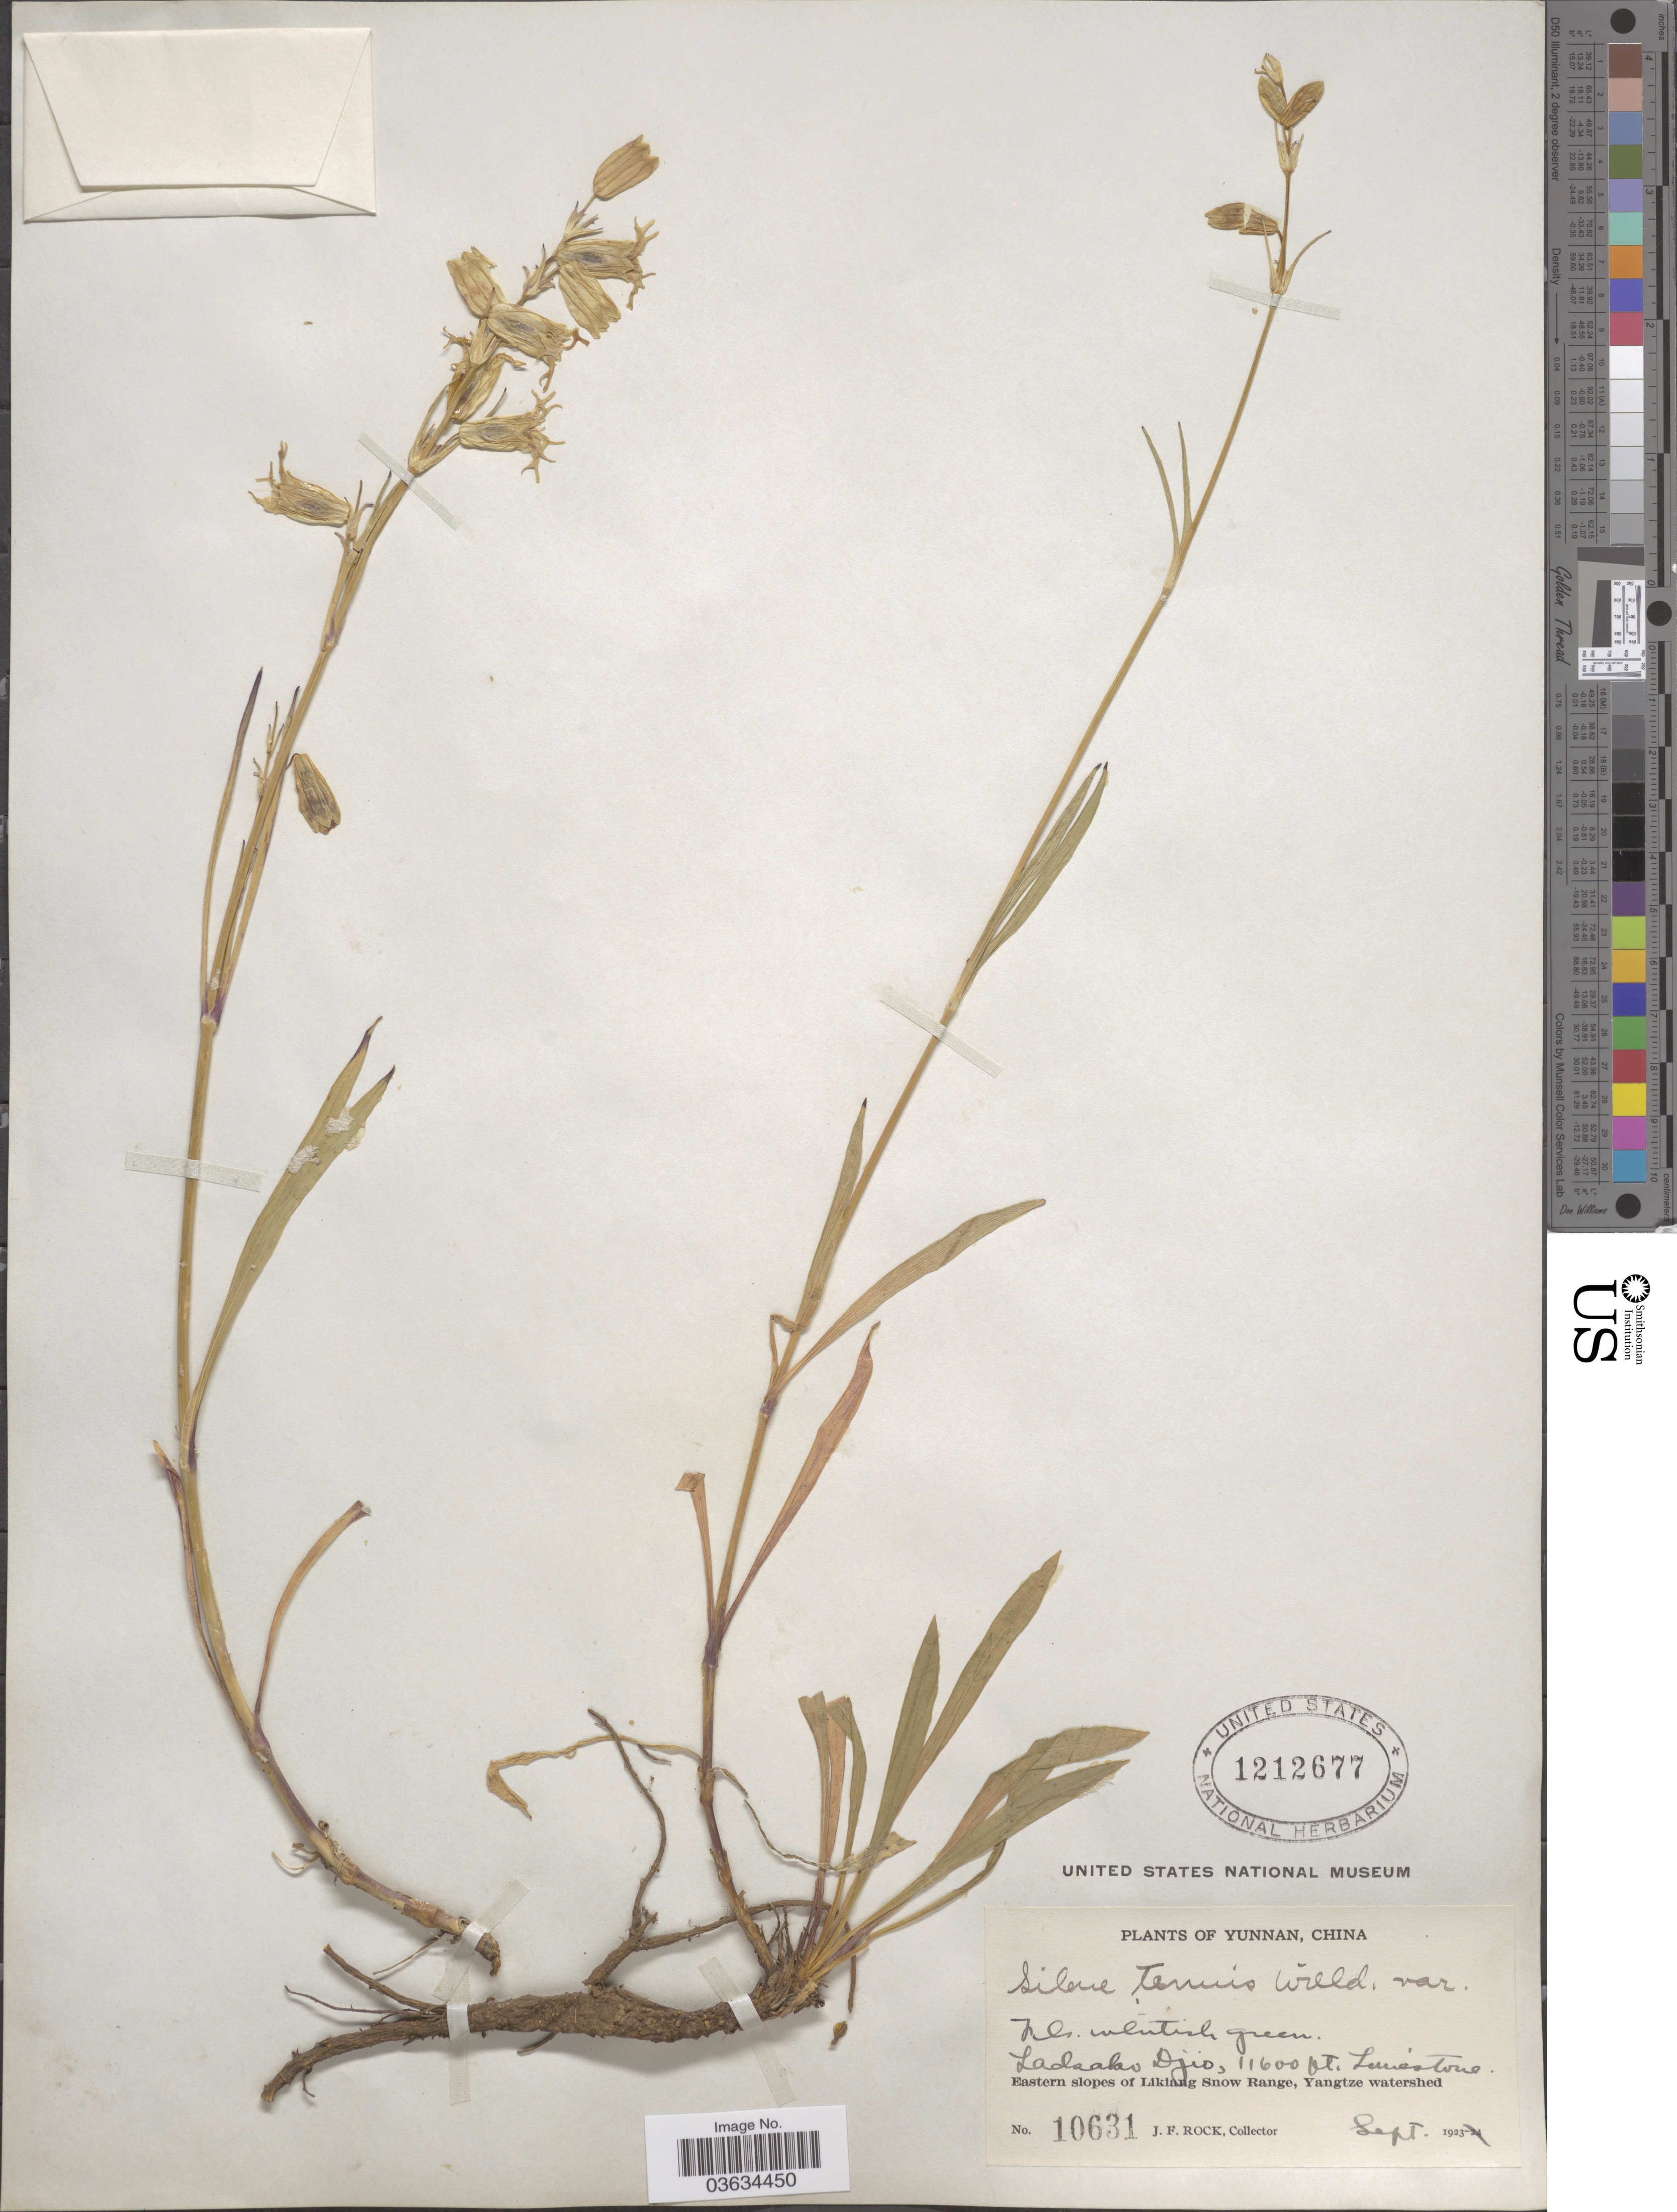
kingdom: Plantae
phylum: Tracheophyta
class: Magnoliopsida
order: Caryophyllales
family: Caryophyllaceae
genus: Silene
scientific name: Silene tenuis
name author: Willd.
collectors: J. Rock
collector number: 10631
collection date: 1923-09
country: China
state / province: Yunnan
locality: Ladsako Djio. Limestone. Eastern slopes of Likiang Snow Range, Yangtze watershed.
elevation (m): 3536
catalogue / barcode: US 1212677